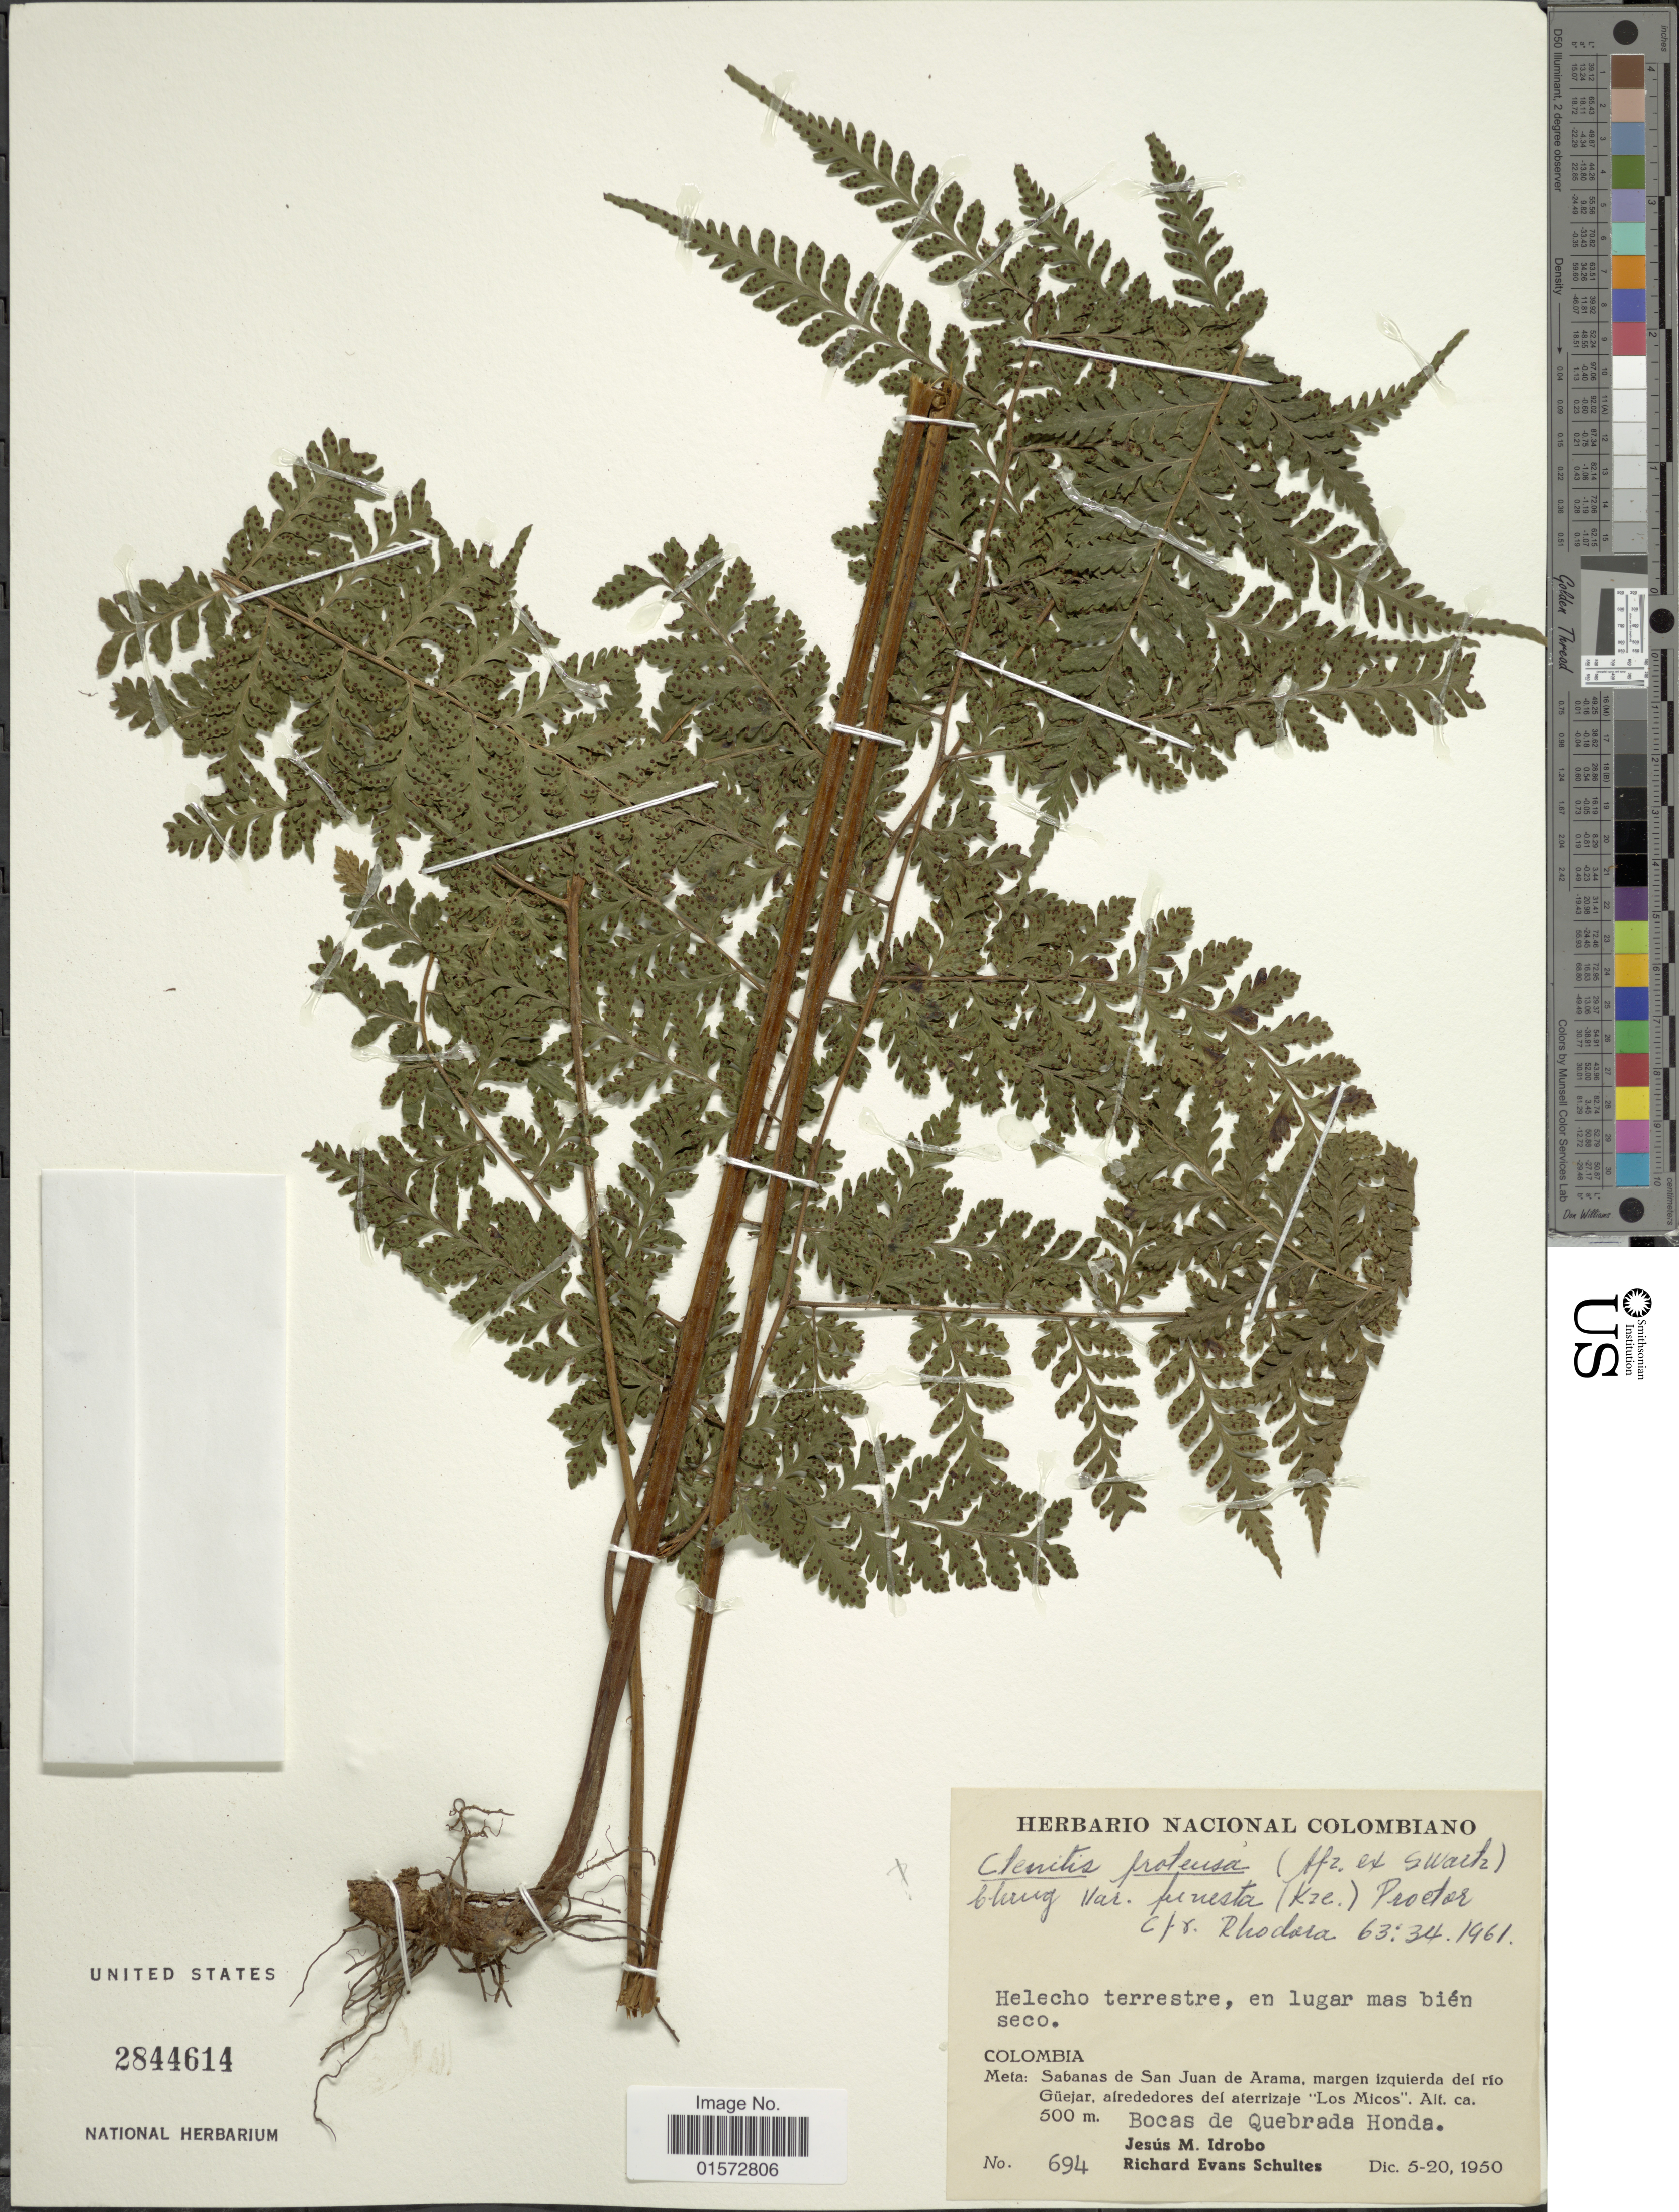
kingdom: Plantae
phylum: Tracheophyta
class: Polypodiopsida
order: Polypodiales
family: Tectariaceae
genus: Triplophyllum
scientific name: Triplophyllum funestum var. funestum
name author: (Kunze) Holttum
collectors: J. M. Idrobo & R. E. Schultes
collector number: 694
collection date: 1950-12-05/1950-12-20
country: Colombia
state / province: Meta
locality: Sabanas de San Juan de Arama, margen izquierda del rio Güejar, alrededores del aterrizaje "Los Micos", Bocas de Quebrada Honda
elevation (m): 500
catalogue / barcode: US 2844614